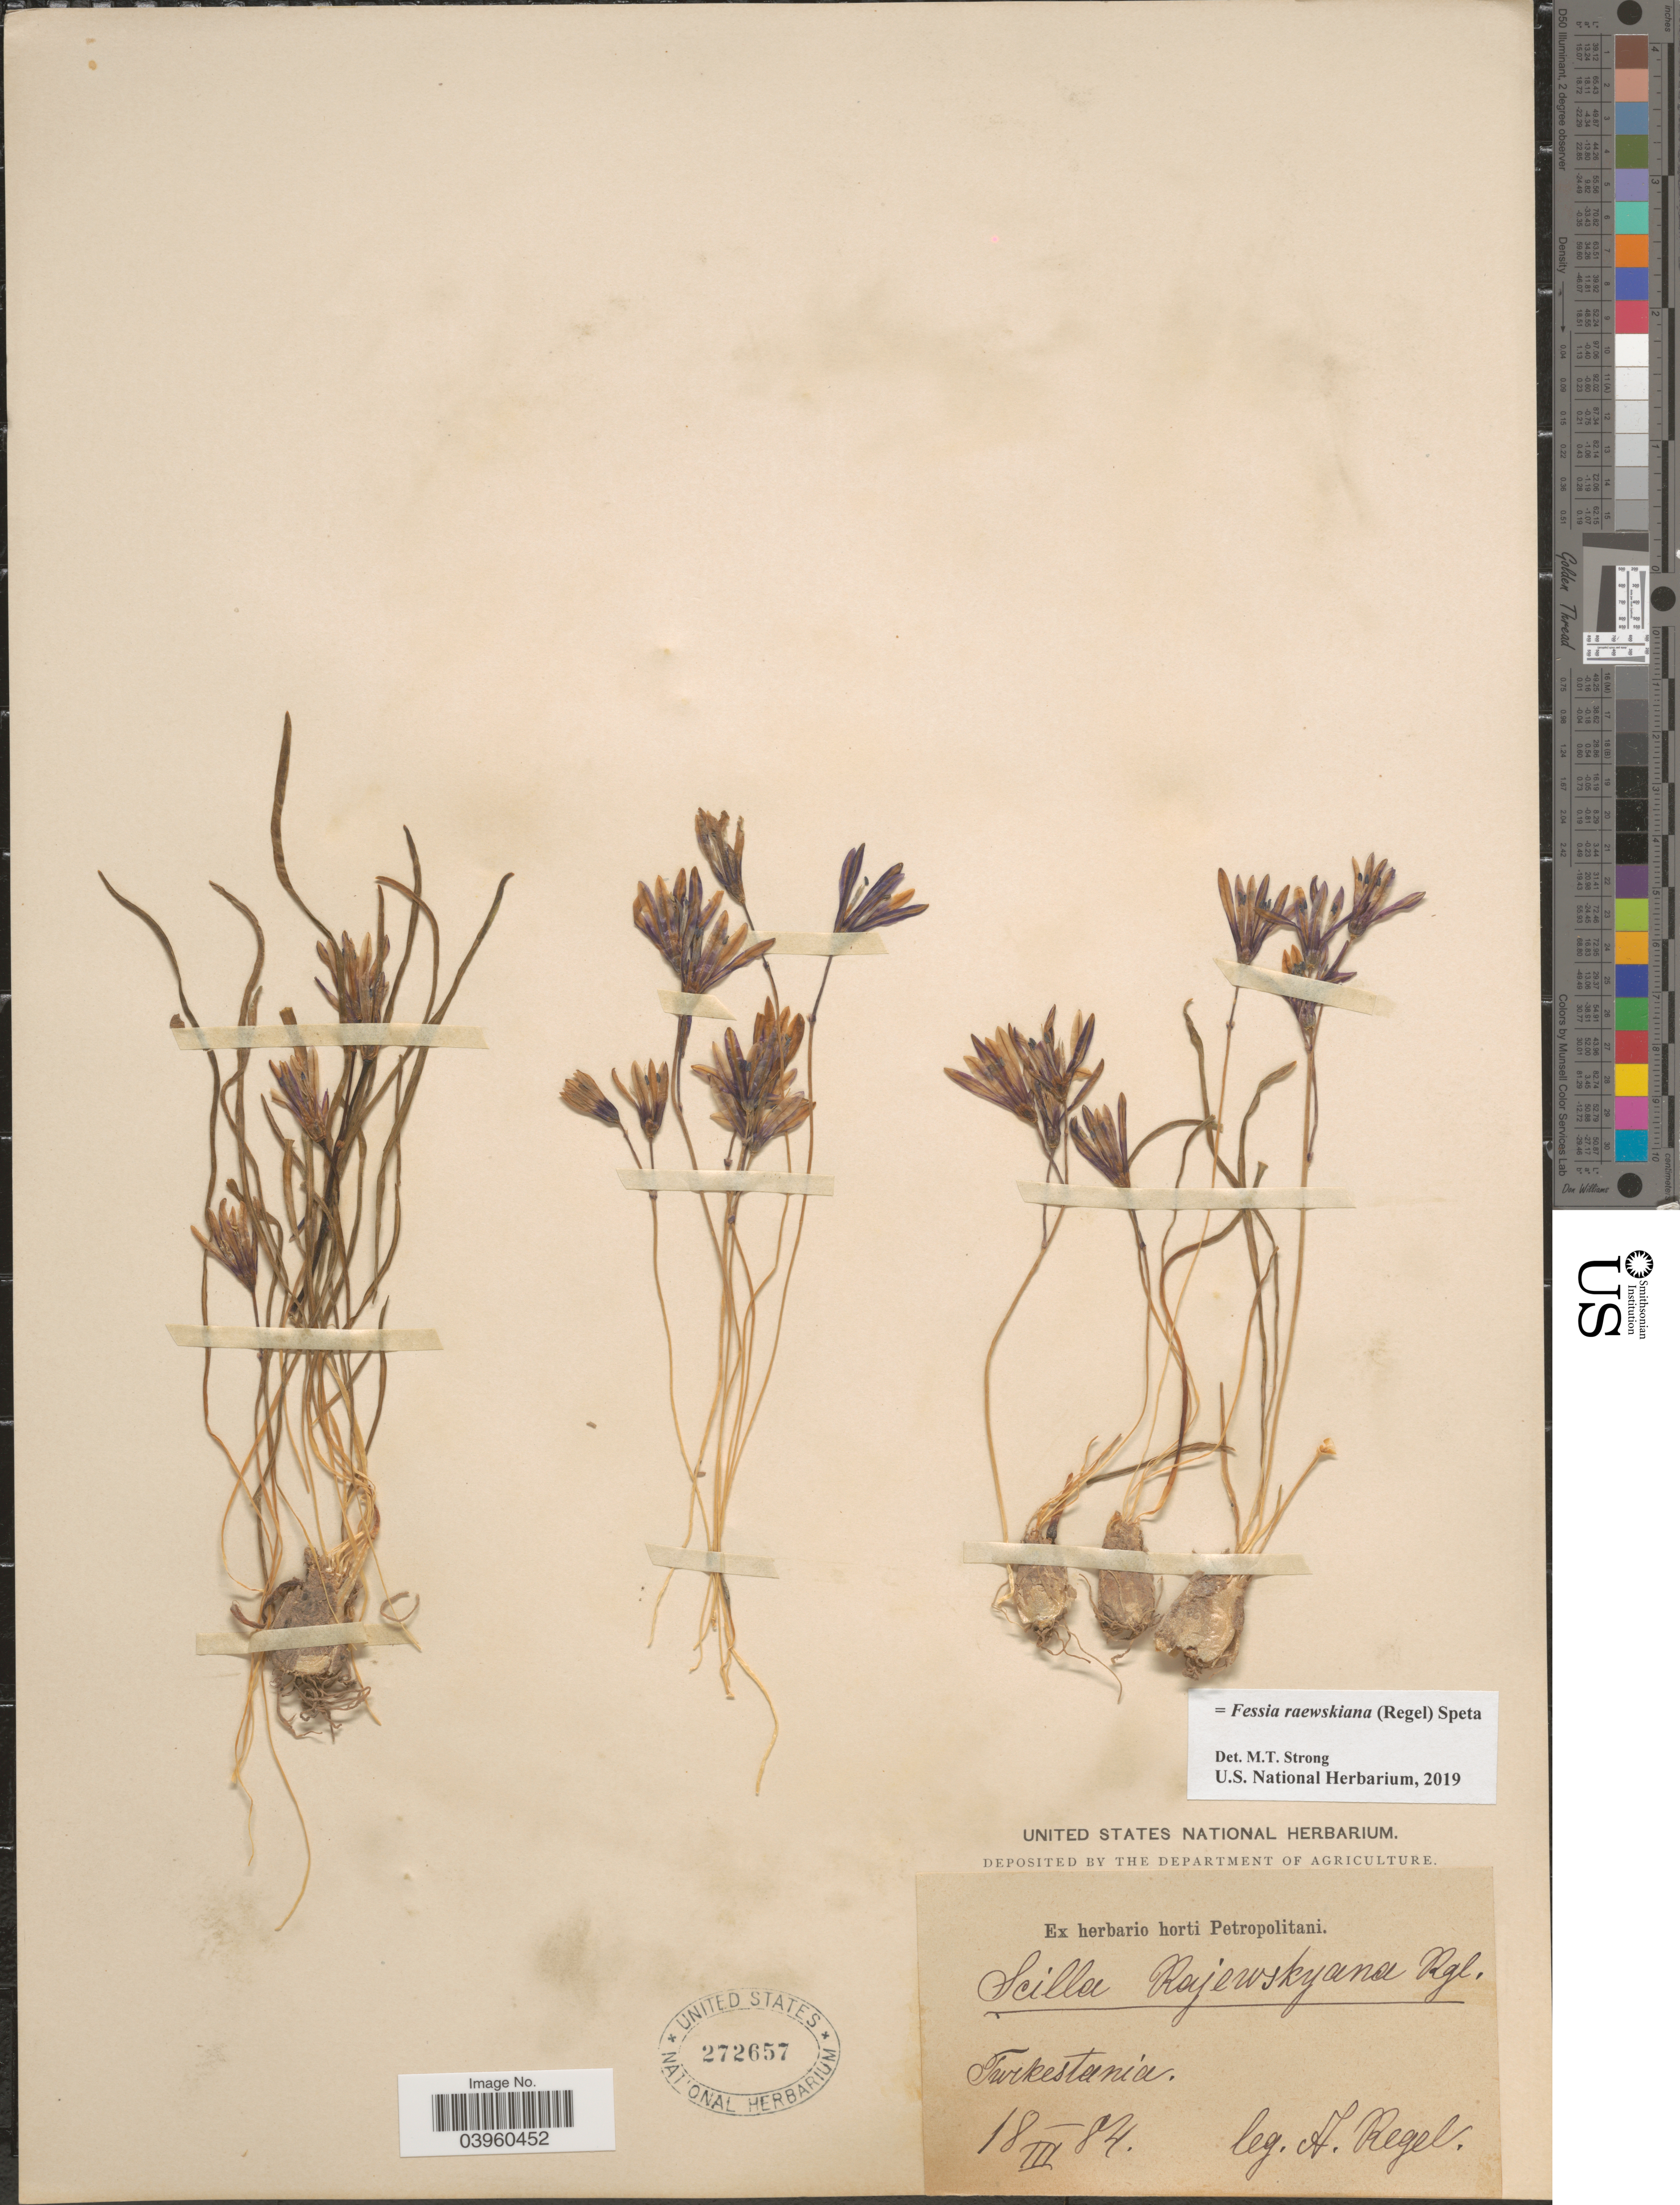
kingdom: Plantae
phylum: Tracheophyta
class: Liliopsida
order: Asparagales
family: Asparagaceae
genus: Fessia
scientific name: Fessia raewskiana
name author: (Regel) Speta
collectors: A. Regel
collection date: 1884-03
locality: Turkestania.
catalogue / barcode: US 272657